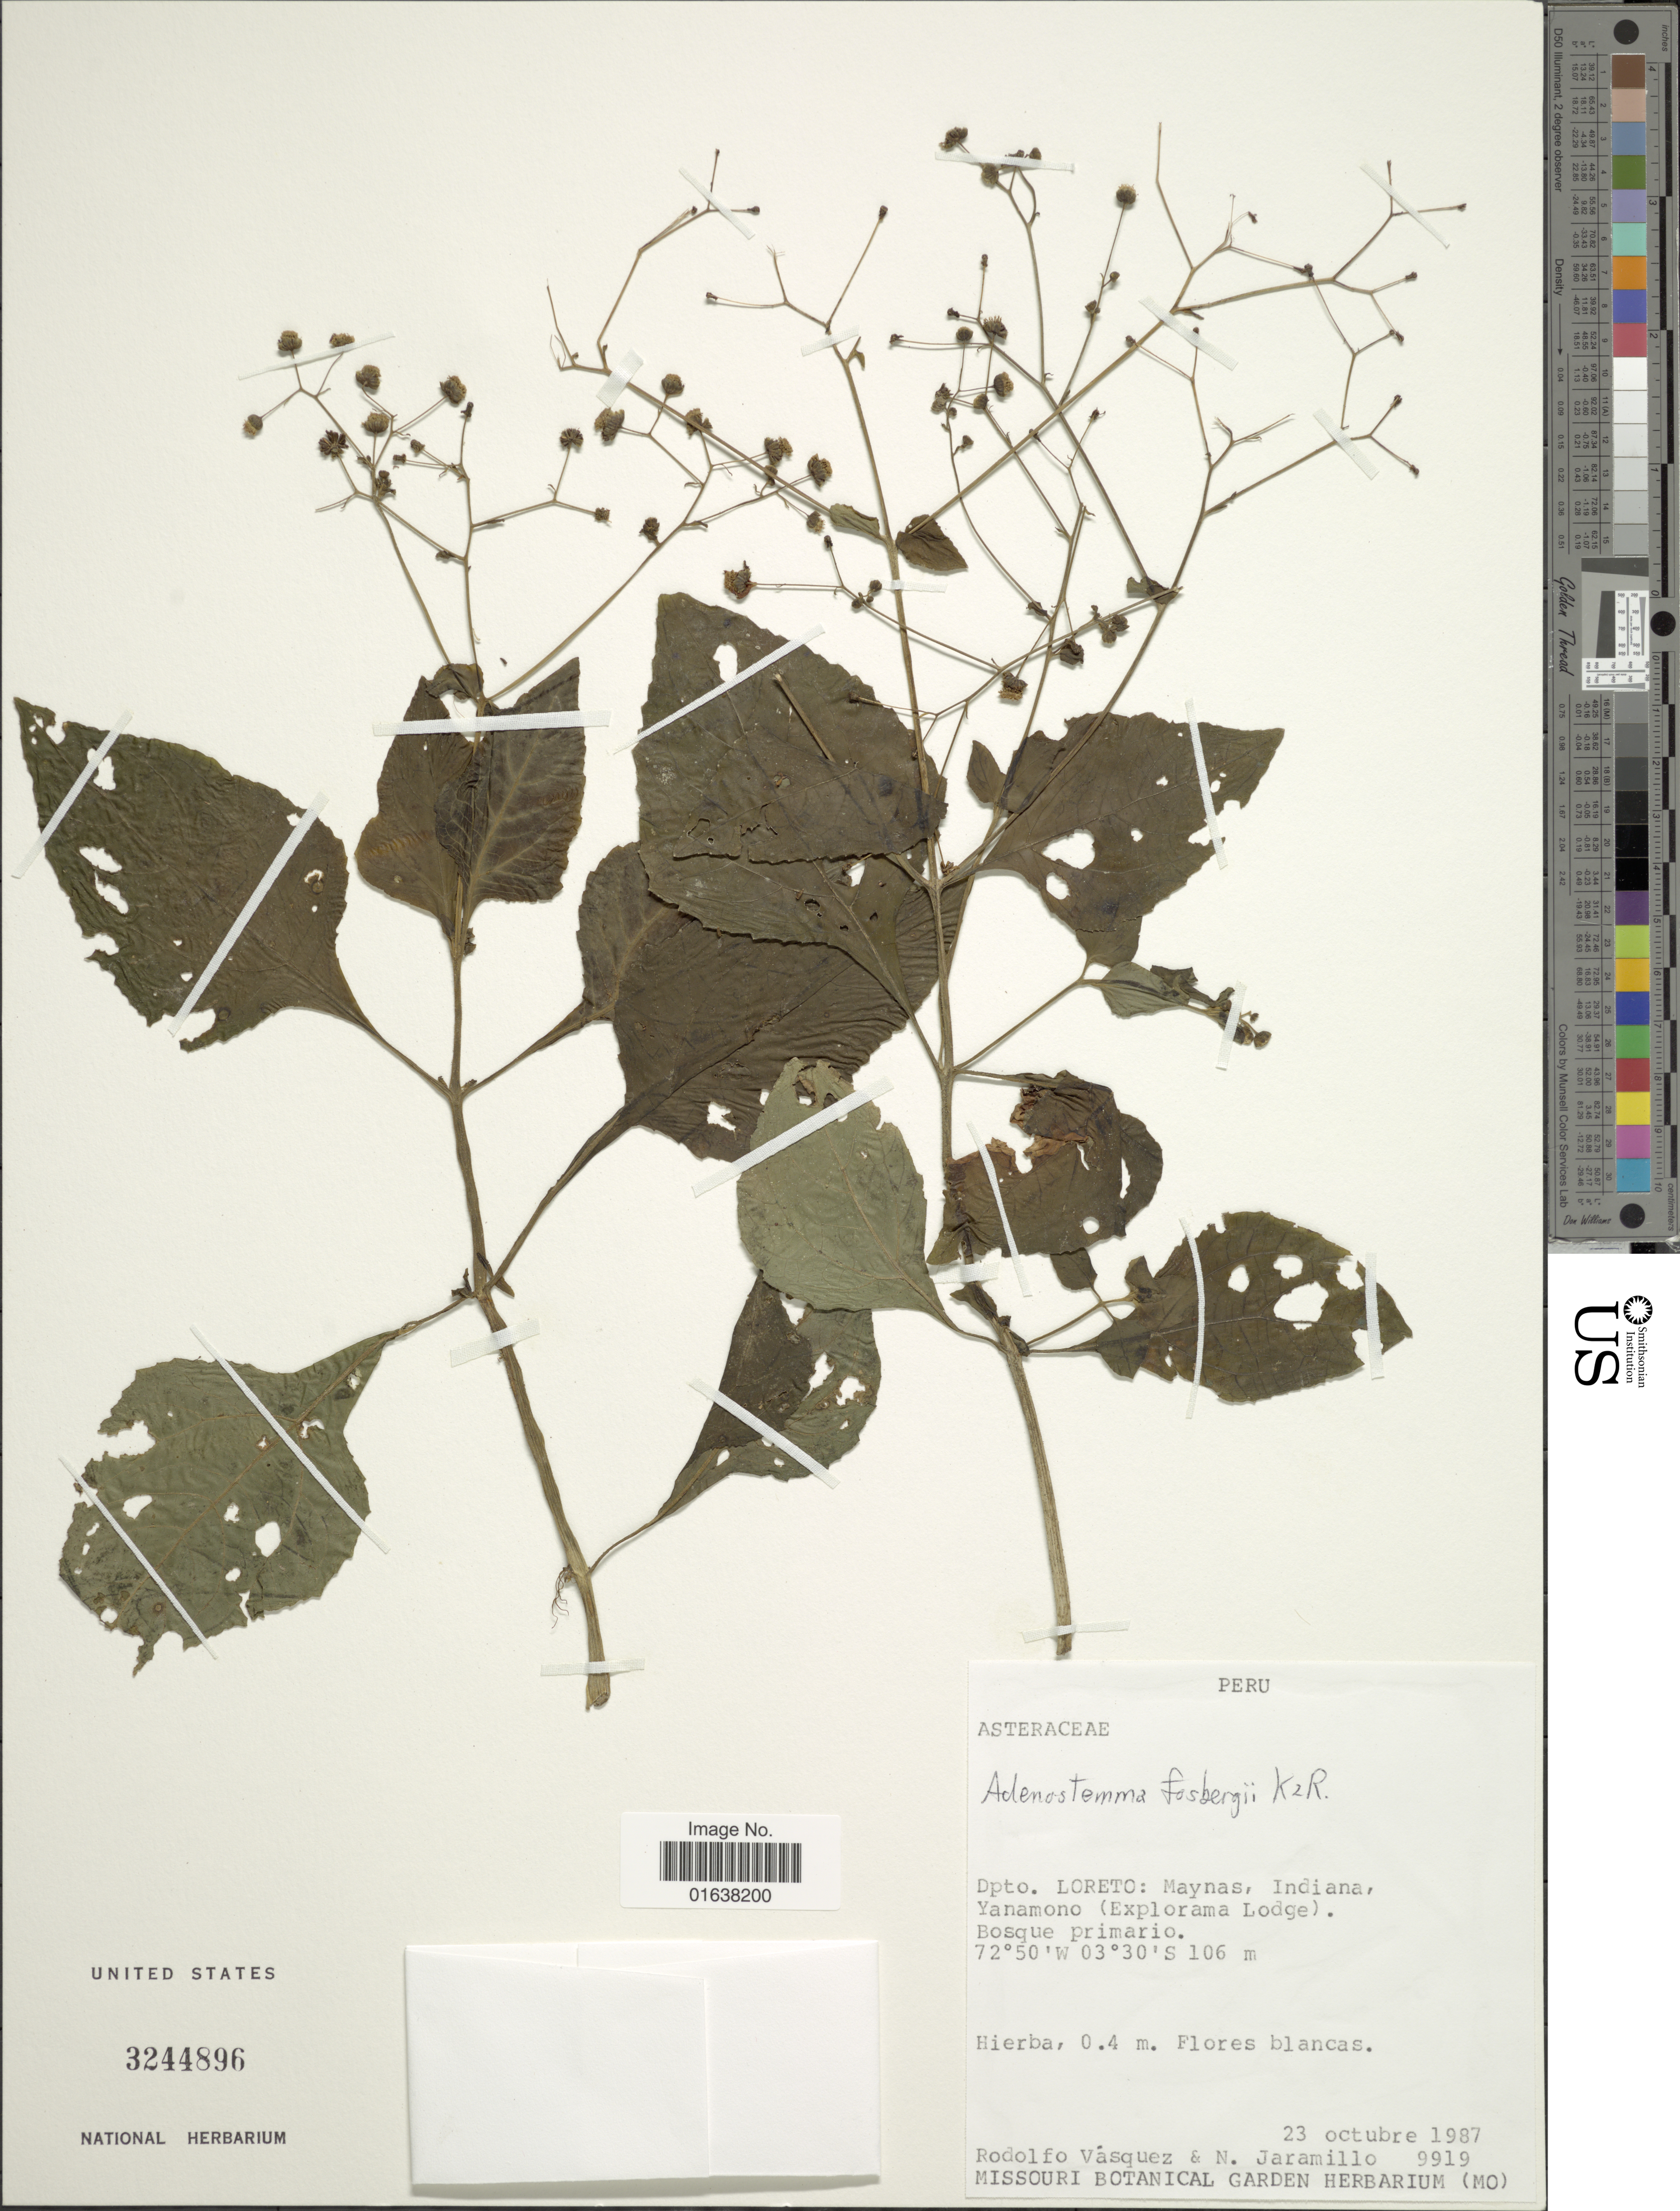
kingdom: Plantae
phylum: Tracheophyta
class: Magnoliopsida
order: Asterales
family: Asteraceae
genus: Adenostemma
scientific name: Adenostemma fosbergii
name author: R.M. King & H. Rob.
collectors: R. Vásquez & N. Jaramillo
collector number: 9919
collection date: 1987-10-23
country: Peru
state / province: Loreto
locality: Maynas, Indiana, Yanamono (Explorama Lodge)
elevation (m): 106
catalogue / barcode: US 3244896